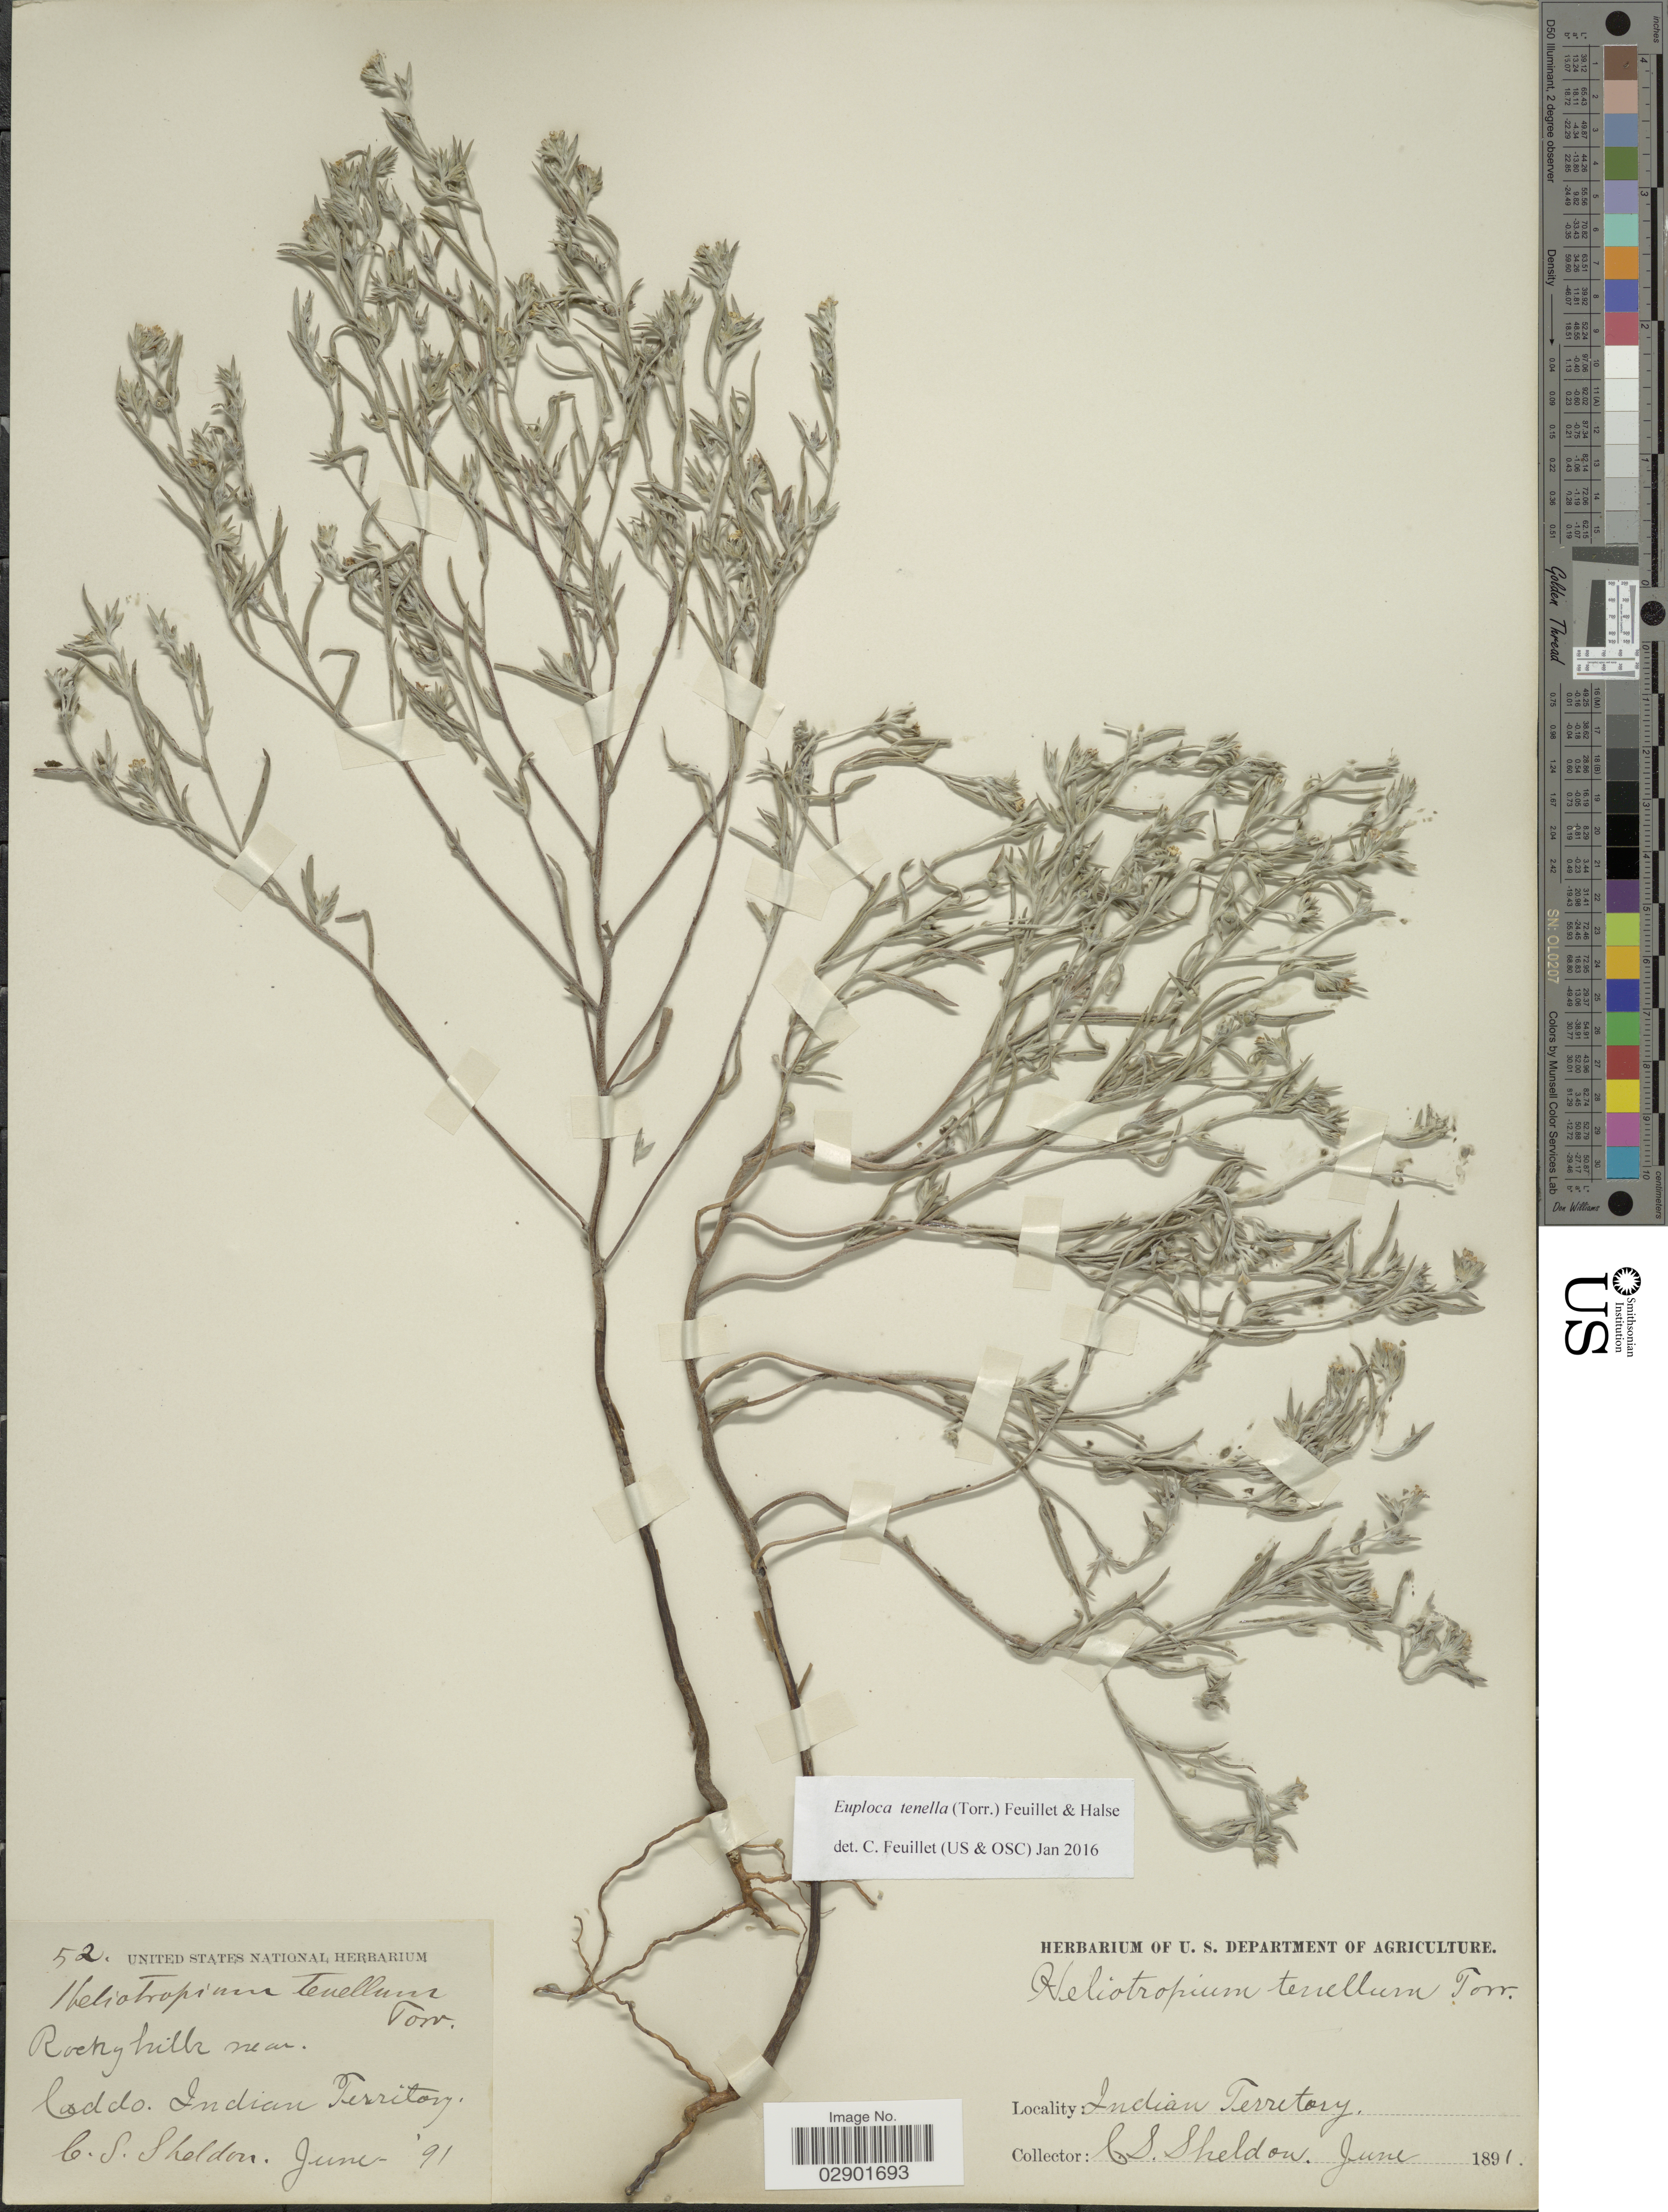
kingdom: Plantae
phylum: Tracheophyta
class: Magnoliopsida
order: Boraginales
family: Heliotropiaceae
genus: Euploca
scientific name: Euploca tenella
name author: (Torr.) Feuillet & Halse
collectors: C. S. Sheldon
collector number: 52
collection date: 1891-06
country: United States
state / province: Oklahoma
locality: Rocky hills near Caddo. Indian Territory.